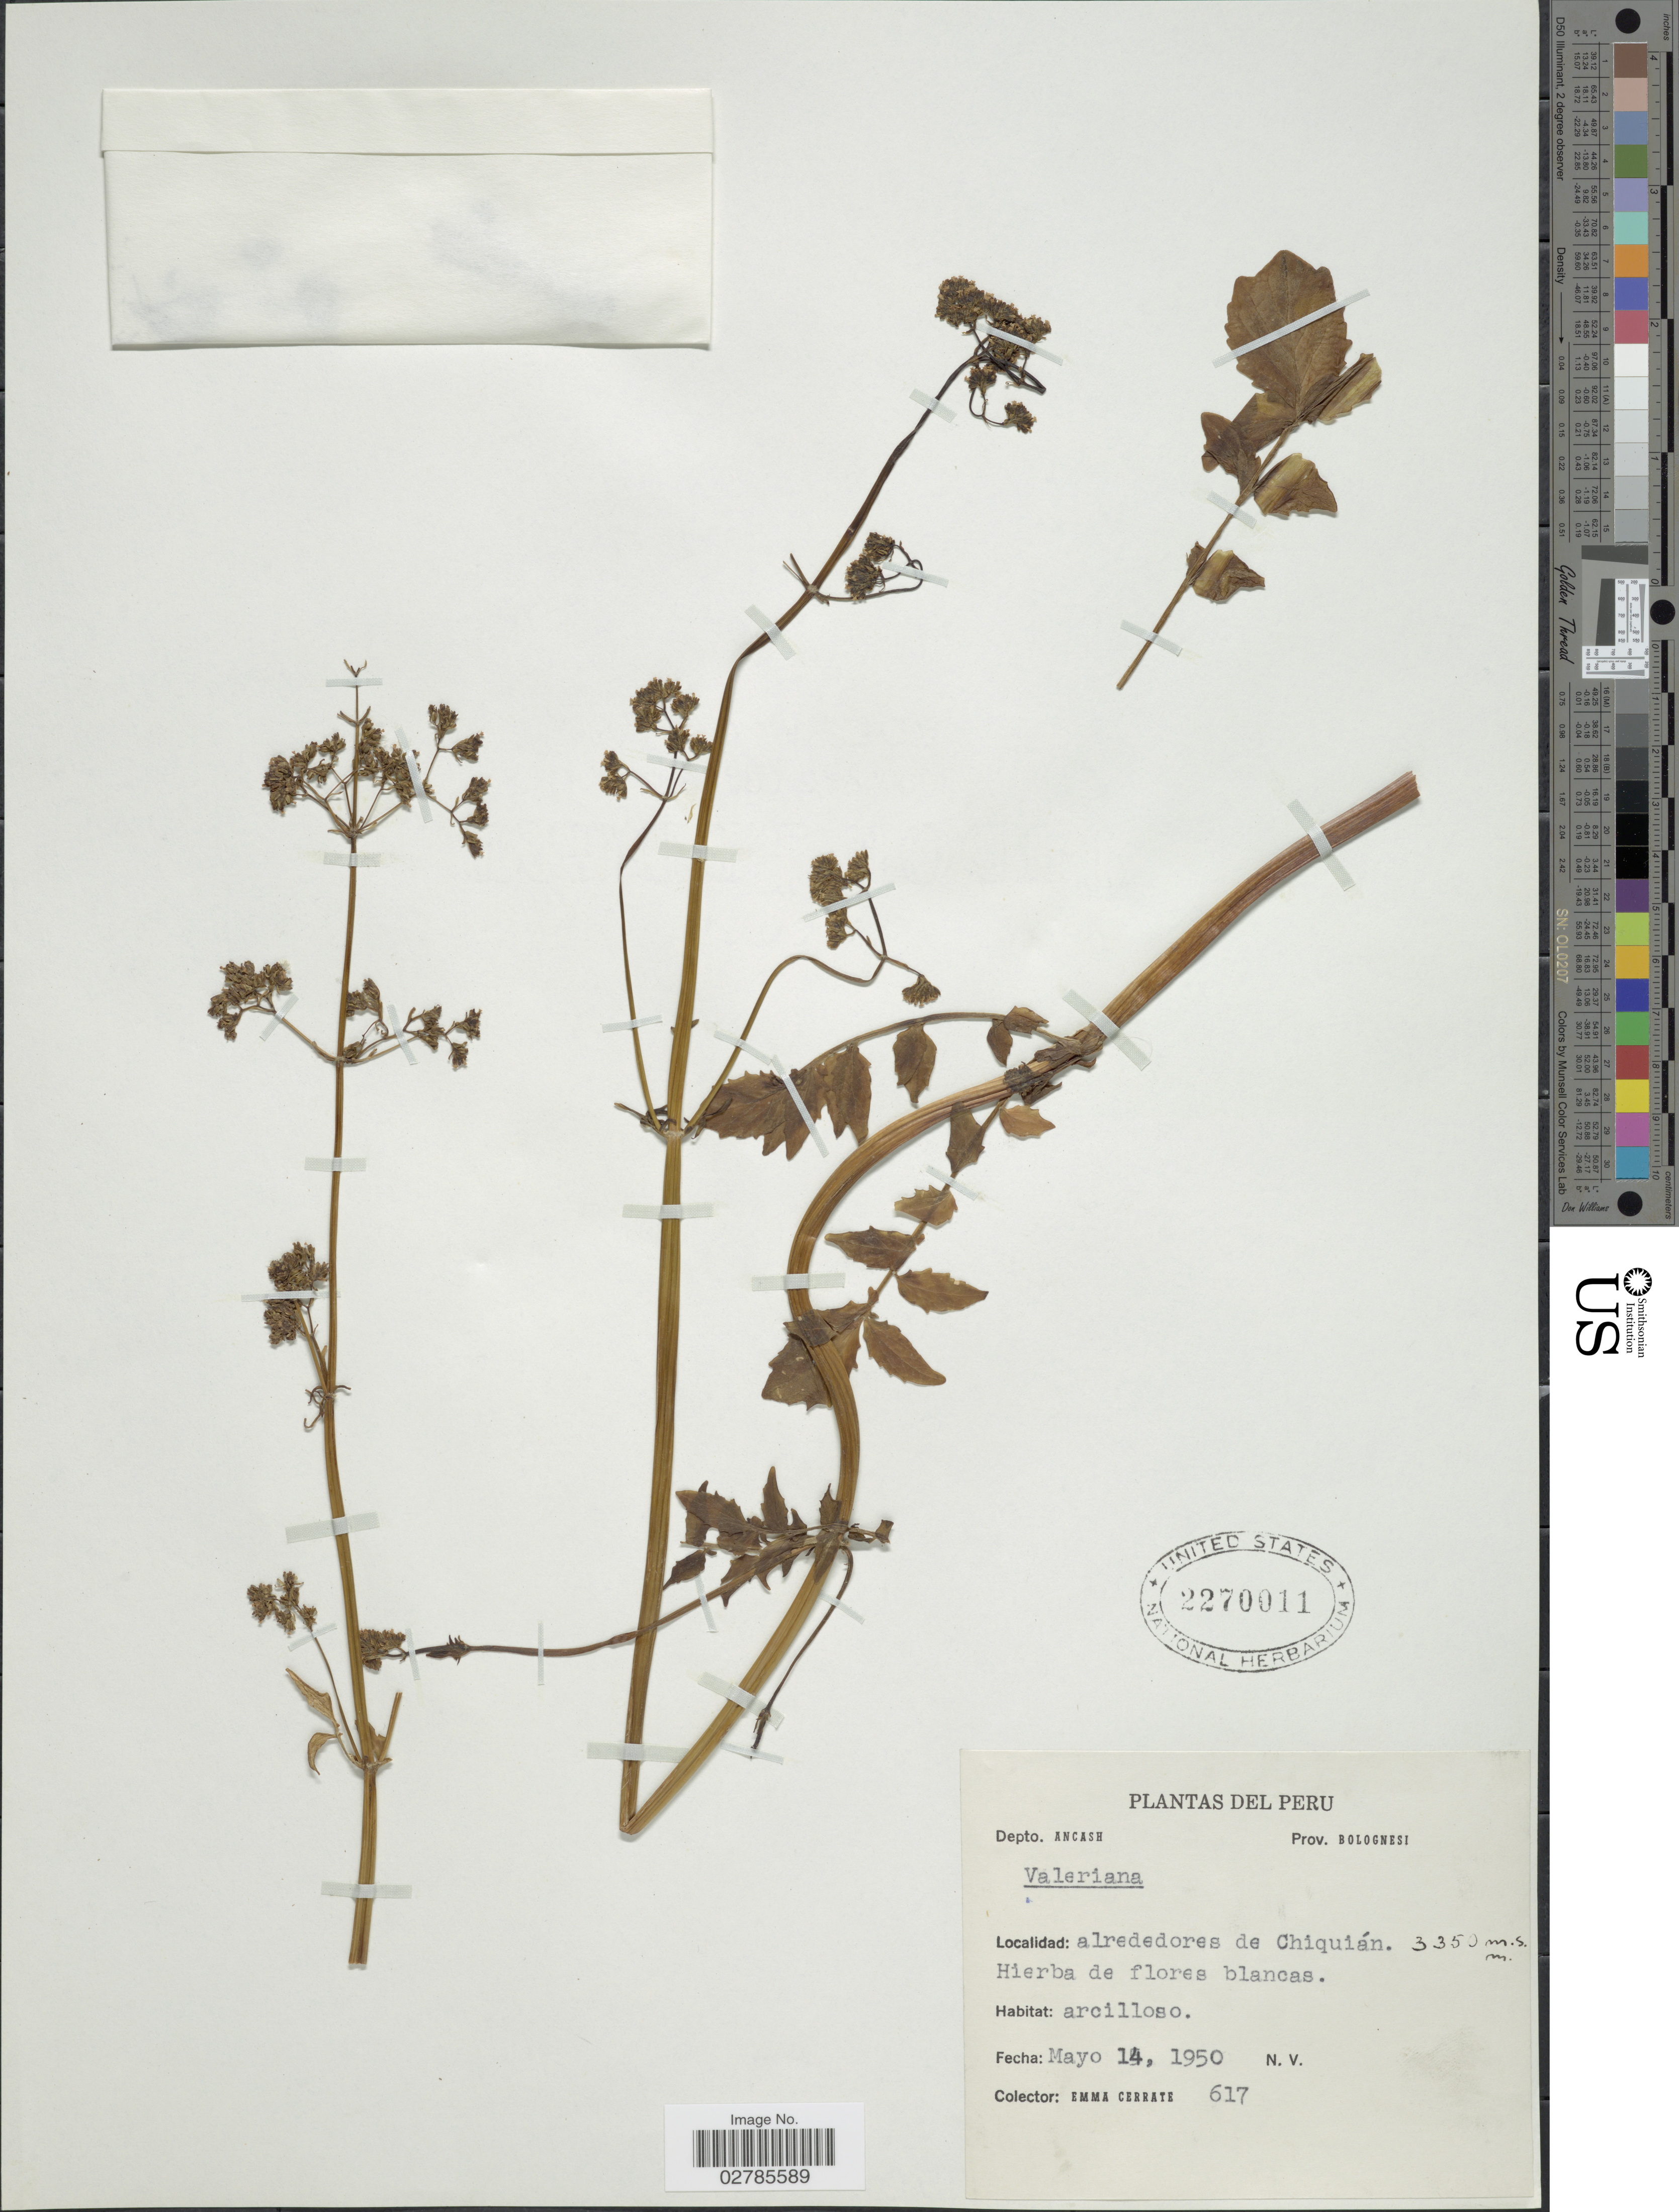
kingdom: Plantae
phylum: Tracheophyta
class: Magnoliopsida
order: Dipsacales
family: Caprifoliaceae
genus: Valeriana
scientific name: Valeriana sp.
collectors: E. Cerrate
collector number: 617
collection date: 1950-05-14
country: Peru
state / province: Ancash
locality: Depto. Ancash, Prov. Bolognesi, alrededores de Chiquián.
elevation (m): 3350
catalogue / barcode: US 2270011